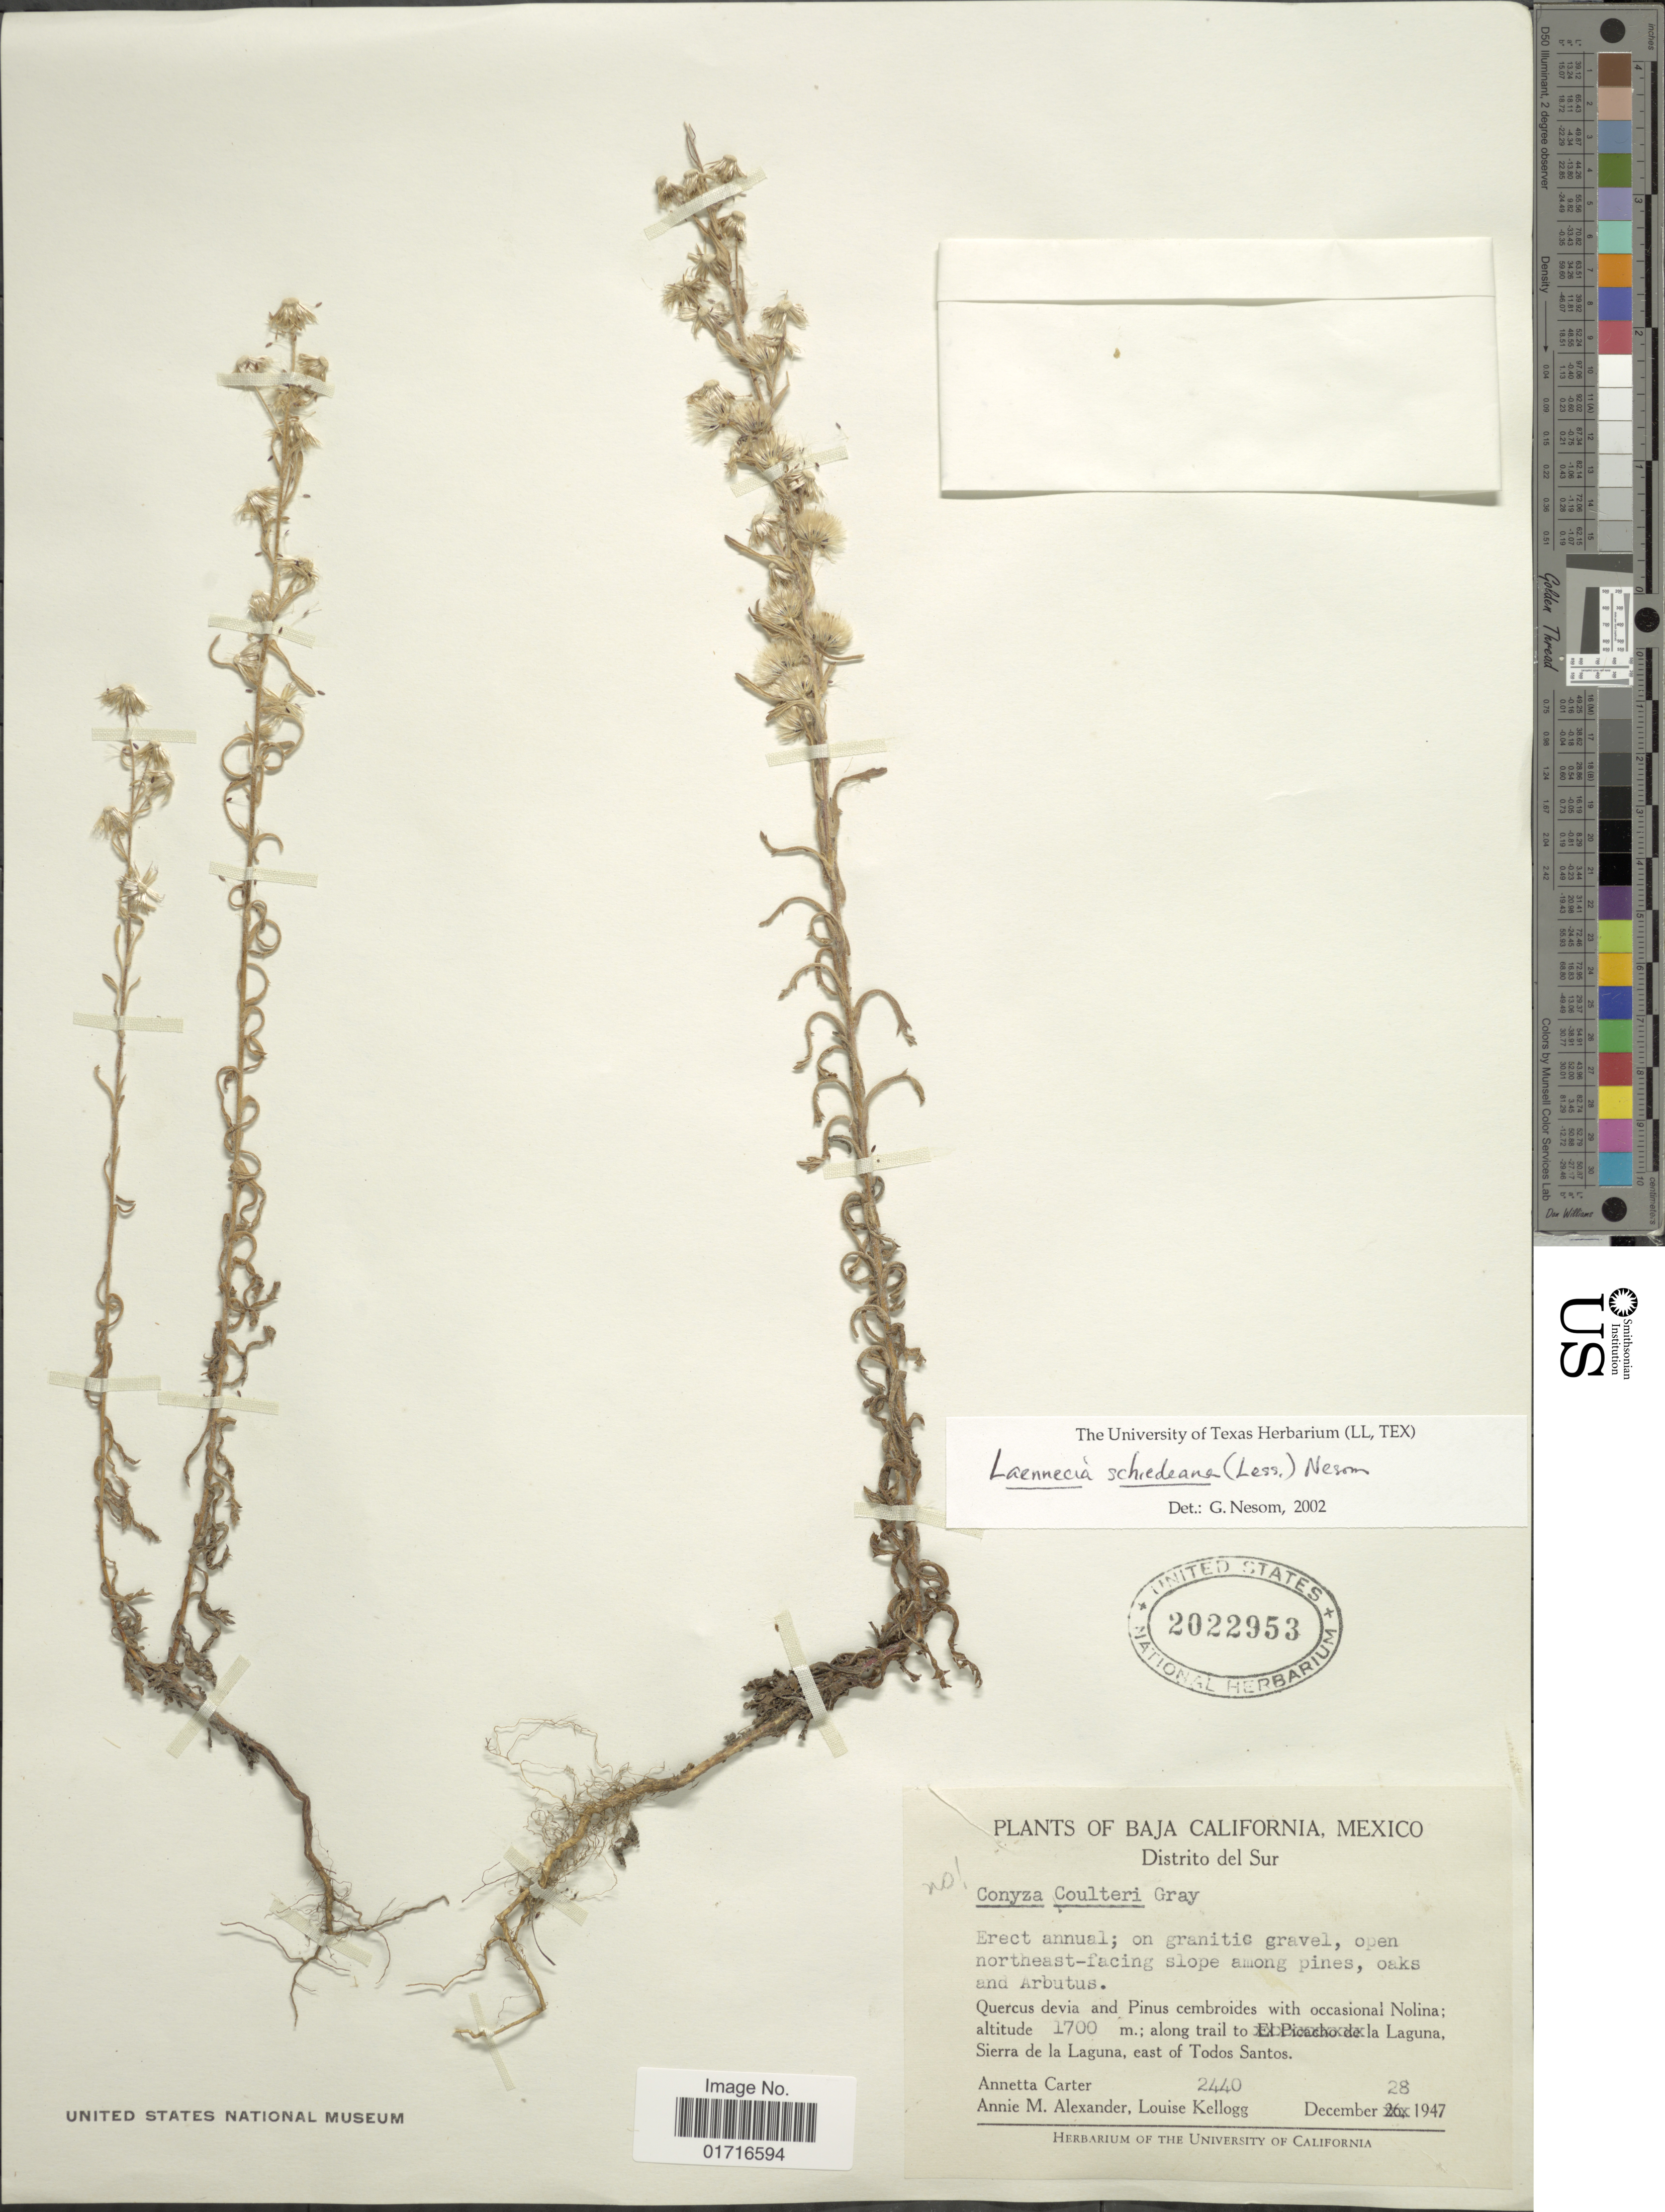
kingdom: Plantae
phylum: Tracheophyta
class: Magnoliopsida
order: Asterales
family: Asteraceae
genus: Conyza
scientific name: Conyza schiedeana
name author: (Less.) Cronq.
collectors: A. Carter, A. M. Alexander & L. Kellogg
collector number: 2440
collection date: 1947-12-28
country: Mexico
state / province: Baja California Sur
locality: Distrito del Sur. Along trail to la Laguna, Sierra de la Laguna, east of Todos Santos.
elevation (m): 1700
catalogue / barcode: US 2022953